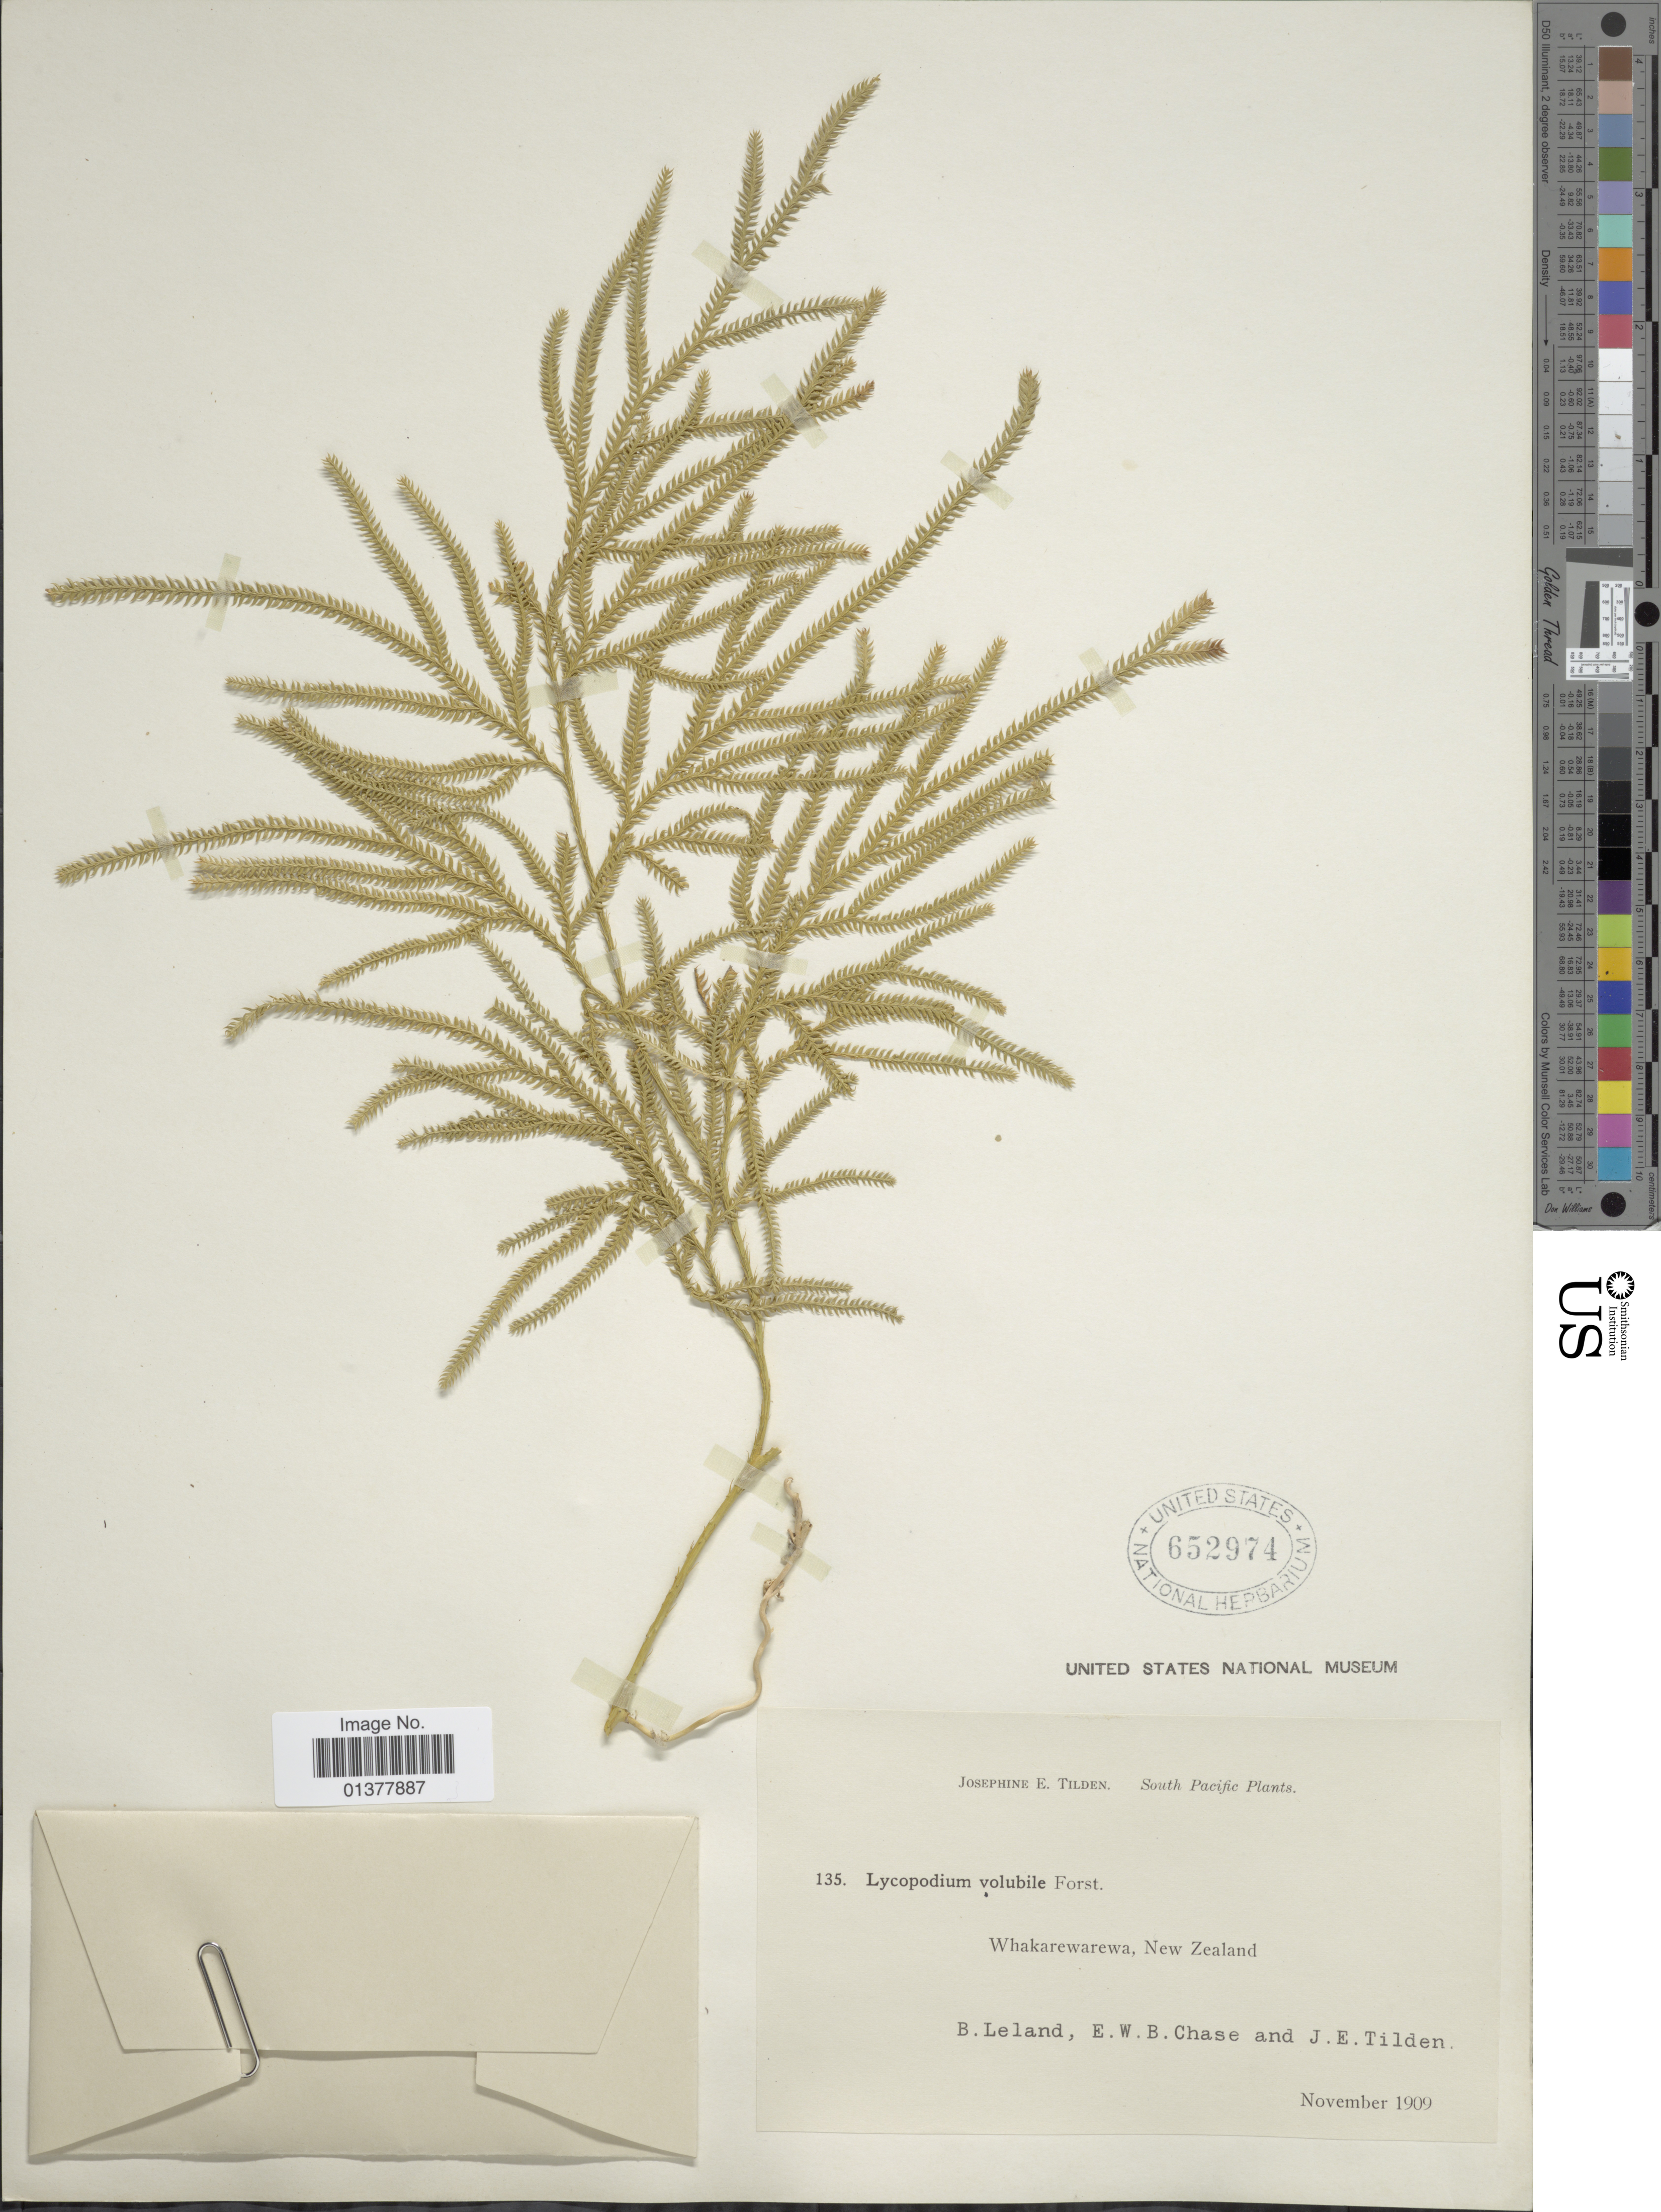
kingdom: Plantae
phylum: Tracheophyta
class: Lycopodiopsida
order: Lycopodiales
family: Lycopodiaceae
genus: Pseudodiphasium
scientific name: Pseudodiphasium volubile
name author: (G. Forst.) Holub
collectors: B. Leland, E. W. Chase & J. E. Tilden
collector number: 135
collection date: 1909-11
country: New Zealand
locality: Whakarewarewa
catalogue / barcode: US 652974